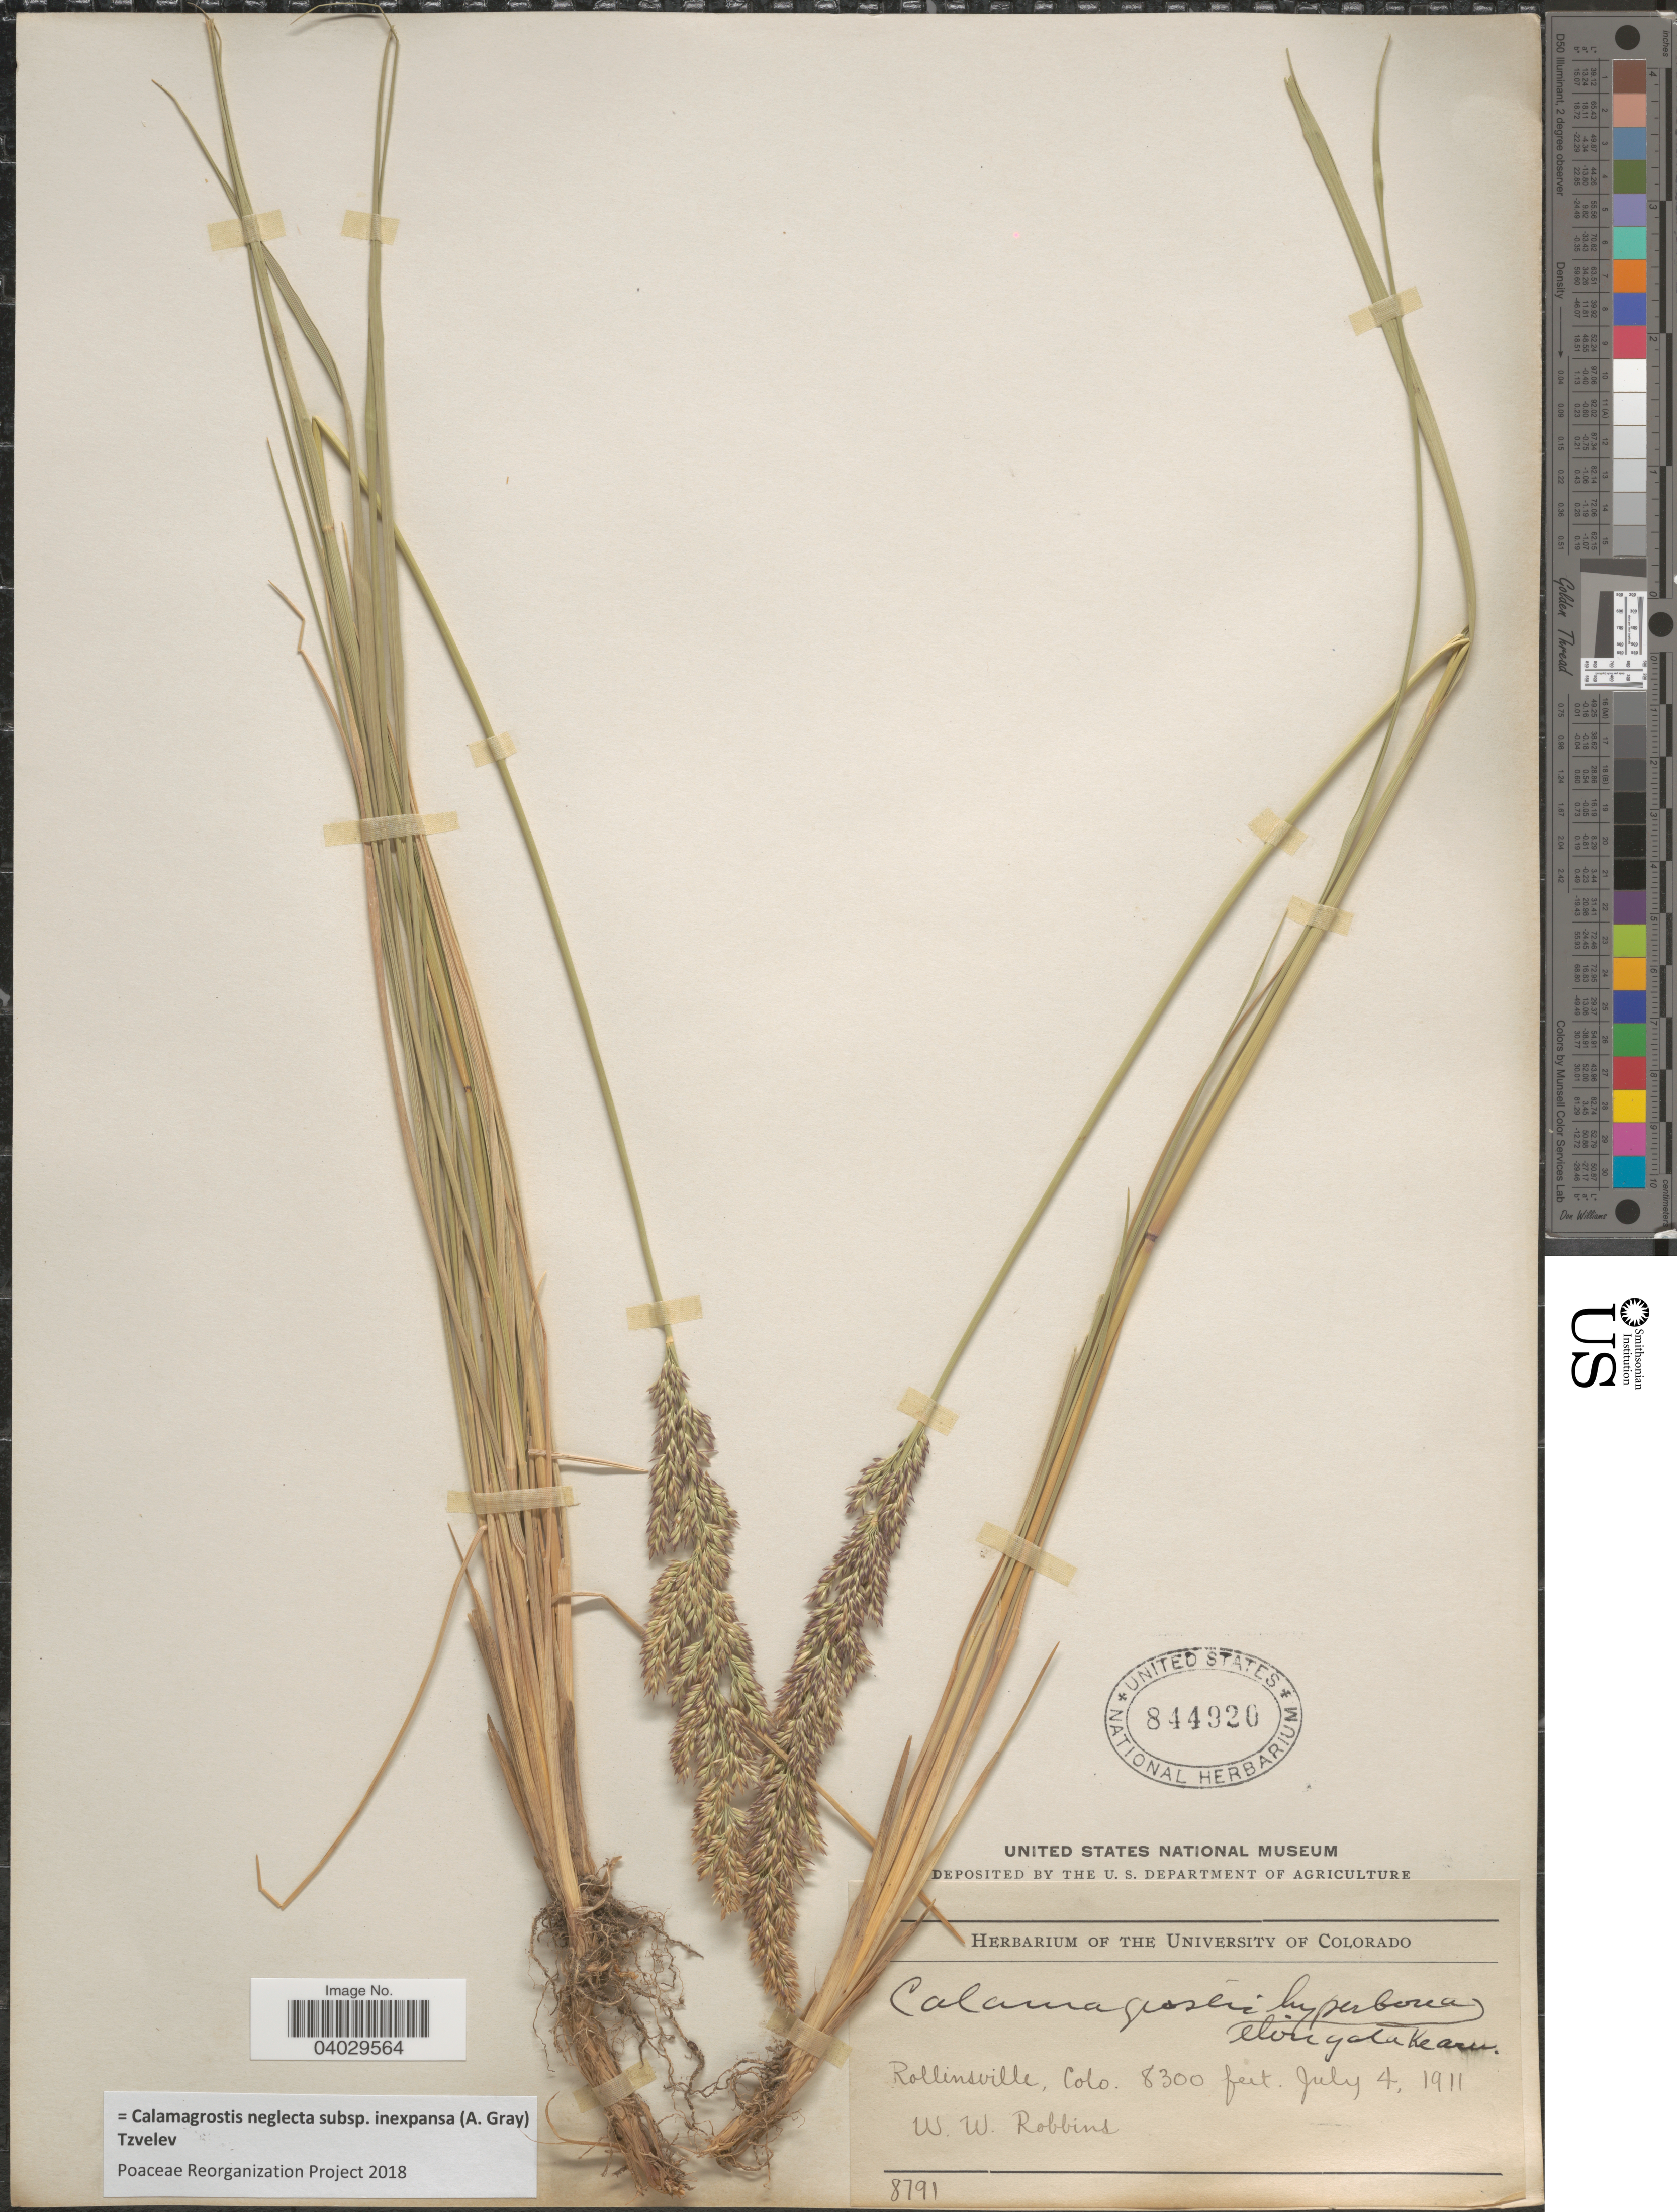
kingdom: Plantae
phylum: Tracheophyta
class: Liliopsida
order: Poales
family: Poaceae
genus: Calamagrostis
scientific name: Calamagrostis neglecta subsp. inexpansa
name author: (A. Gray) Tzvelev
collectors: W. Robbins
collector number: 8791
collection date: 1911-07-04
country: United States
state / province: Colorado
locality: Rollinsville.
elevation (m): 2530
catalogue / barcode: US 844920